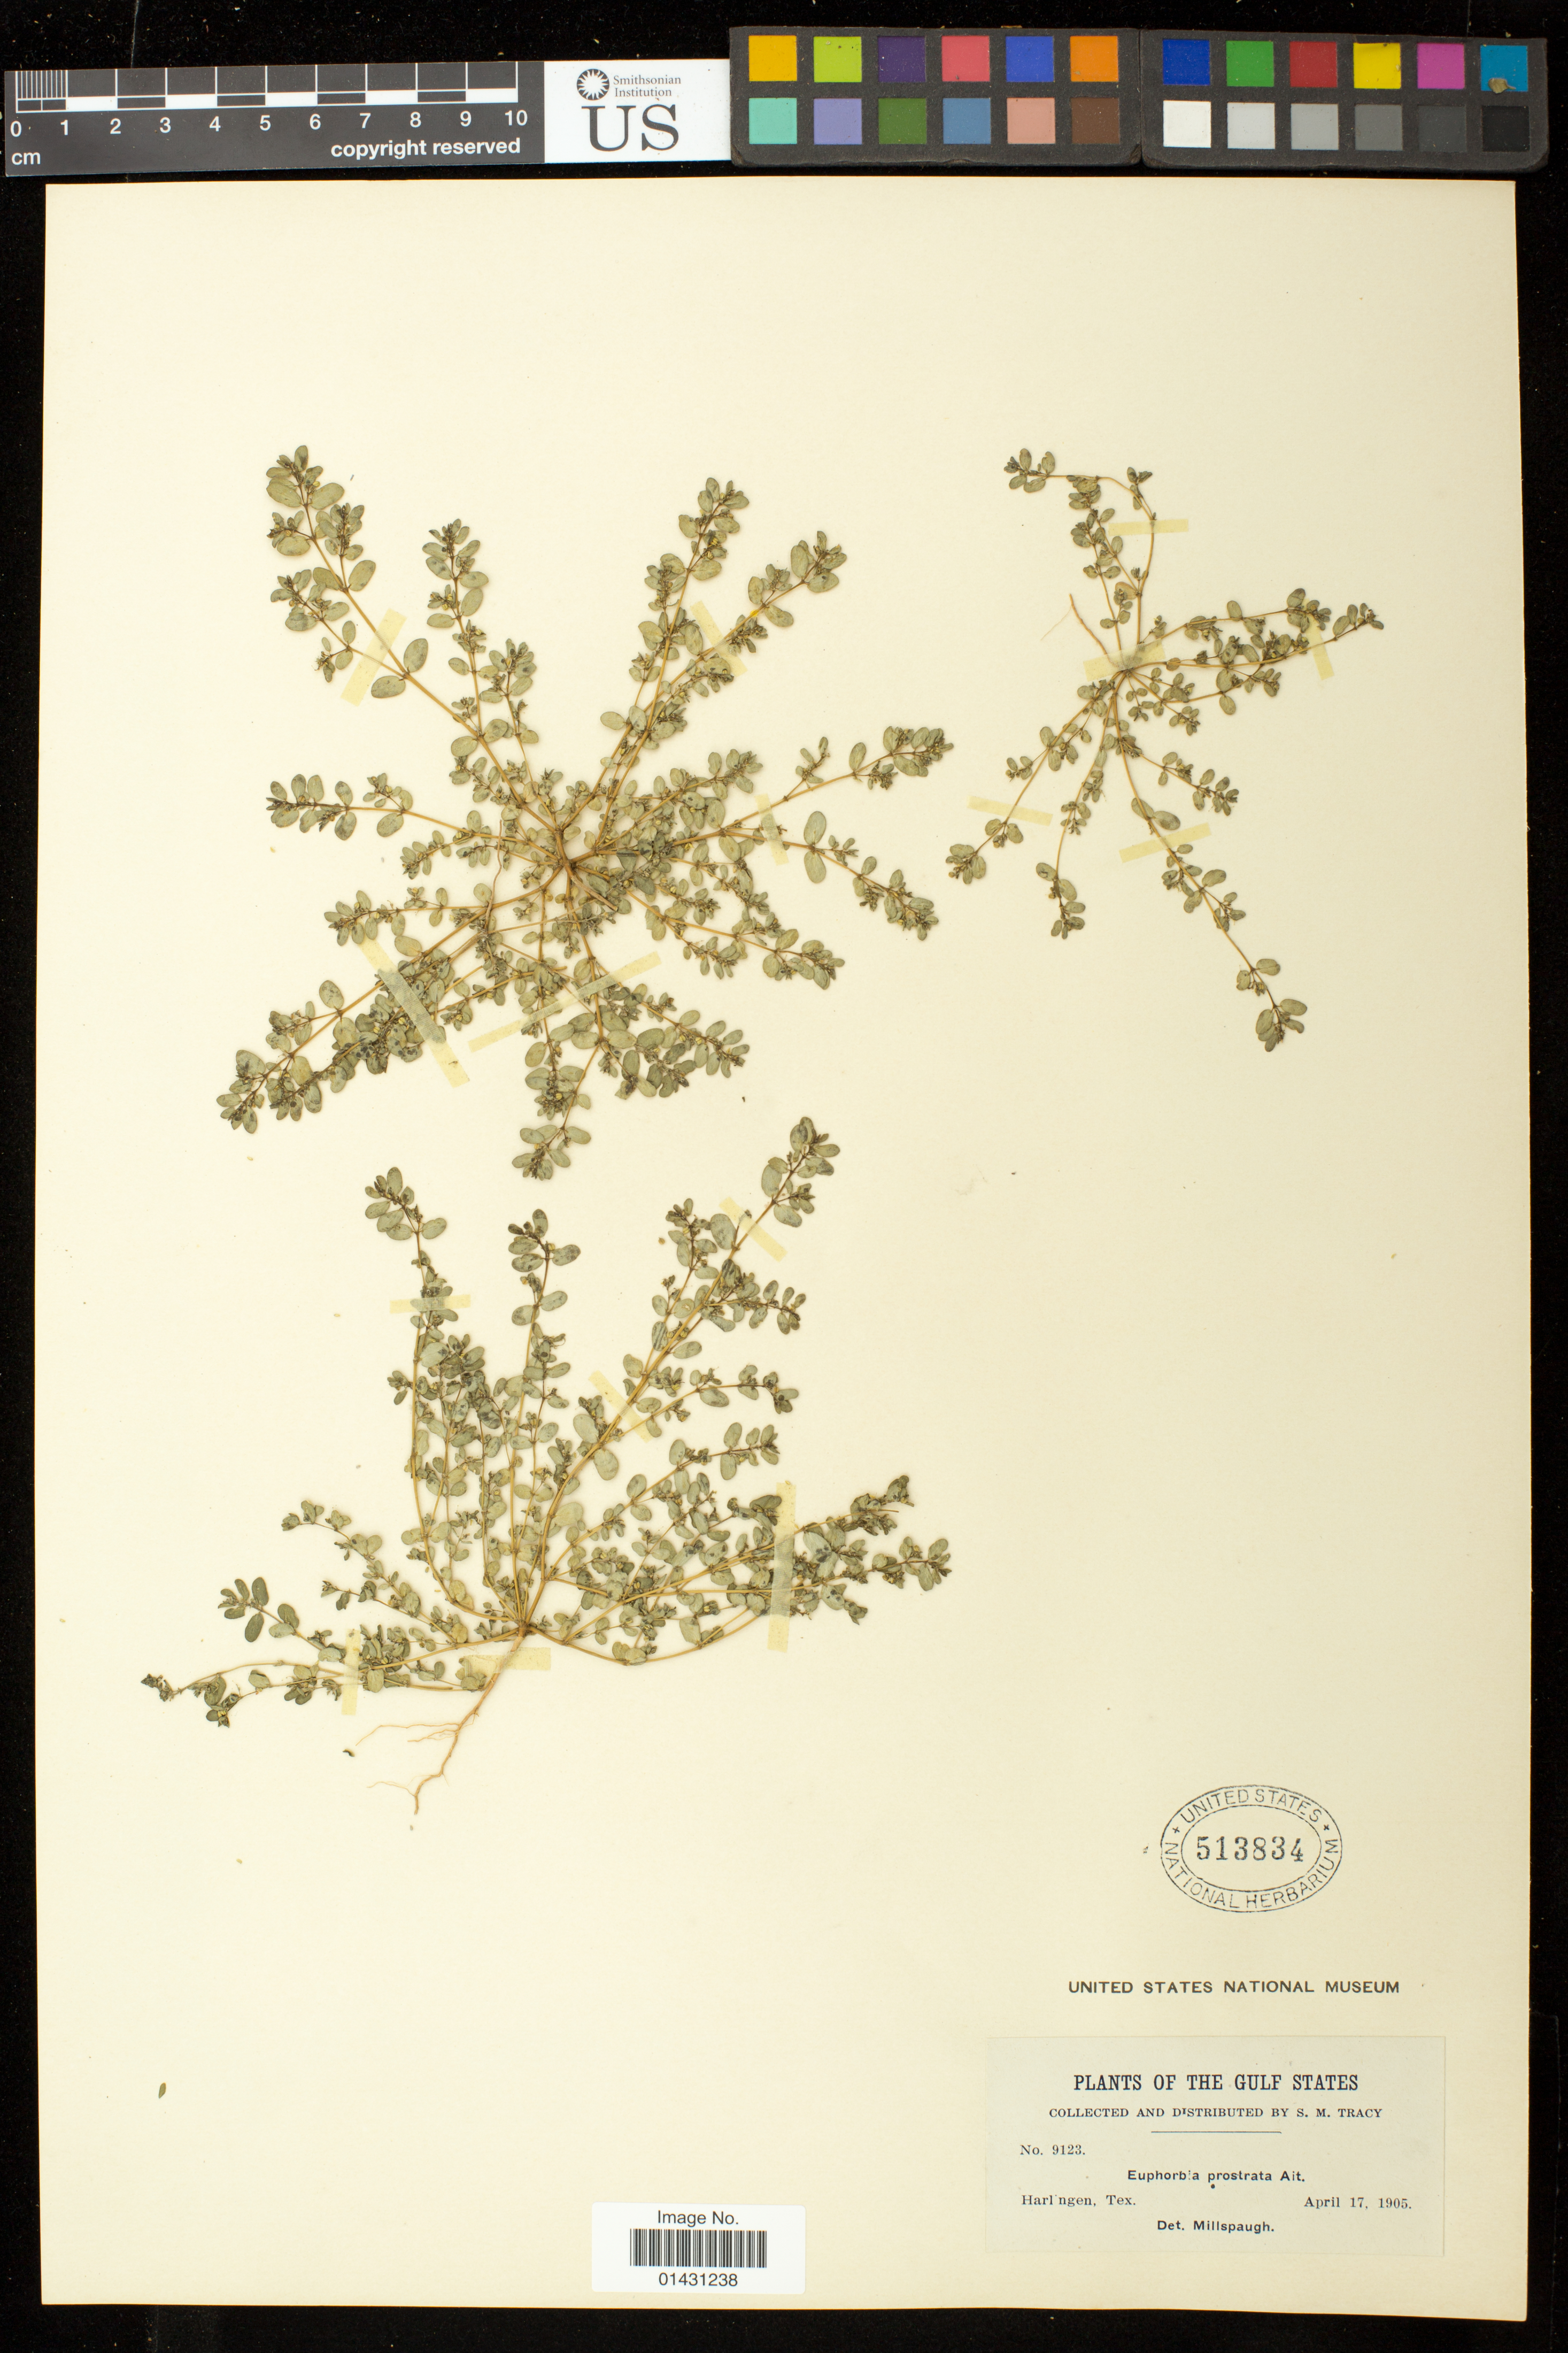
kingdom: Plantae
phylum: Tracheophyta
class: Magnoliopsida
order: Malpighiales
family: Euphorbiaceae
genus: Euphorbia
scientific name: Euphorbia prostrata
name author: Aiton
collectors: S. M. Tracy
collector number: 9123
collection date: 1905-04-17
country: United States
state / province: Texas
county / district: Cameron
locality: Harl[i]ngen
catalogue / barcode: US 513834